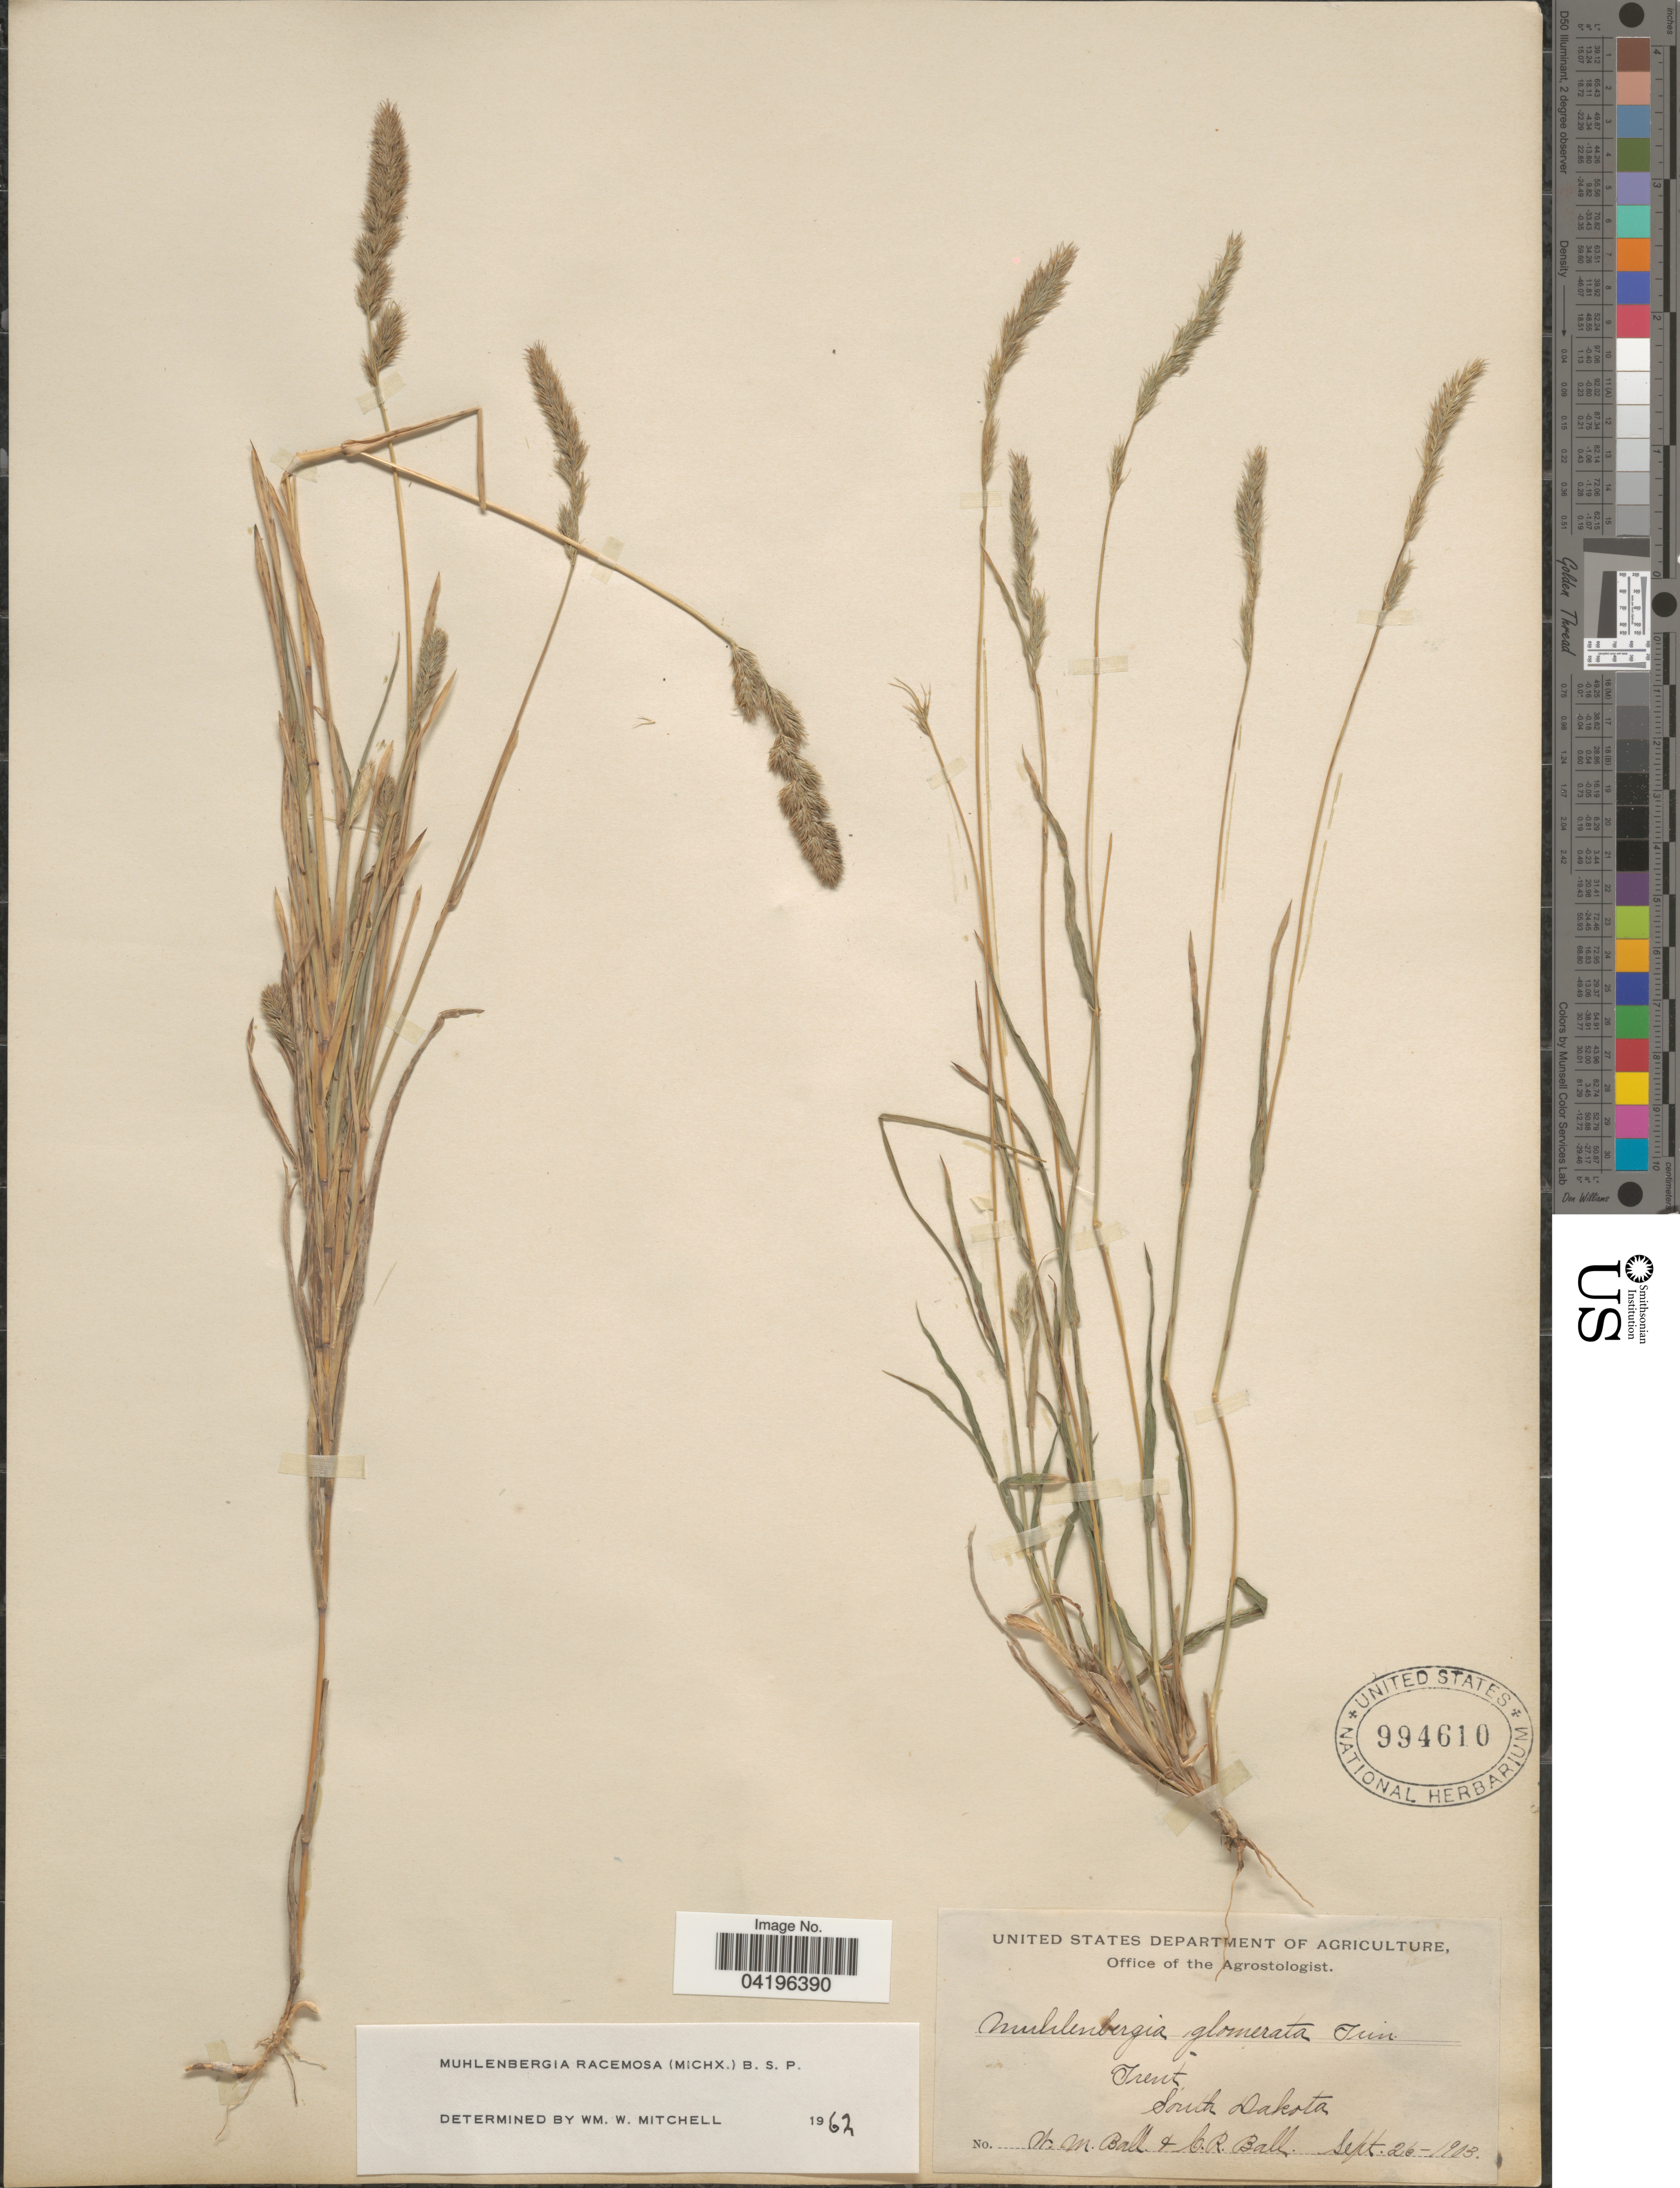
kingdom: Plantae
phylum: Tracheophyta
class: Liliopsida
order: Poales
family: Poaceae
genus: Muhlenbergia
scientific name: Muhlenbergia racemosa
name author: (Michx.) Britton et al.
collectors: W. Ball & C. R. Ball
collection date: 1903-09-26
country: United States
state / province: South Dakota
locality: Trent.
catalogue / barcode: US 994610